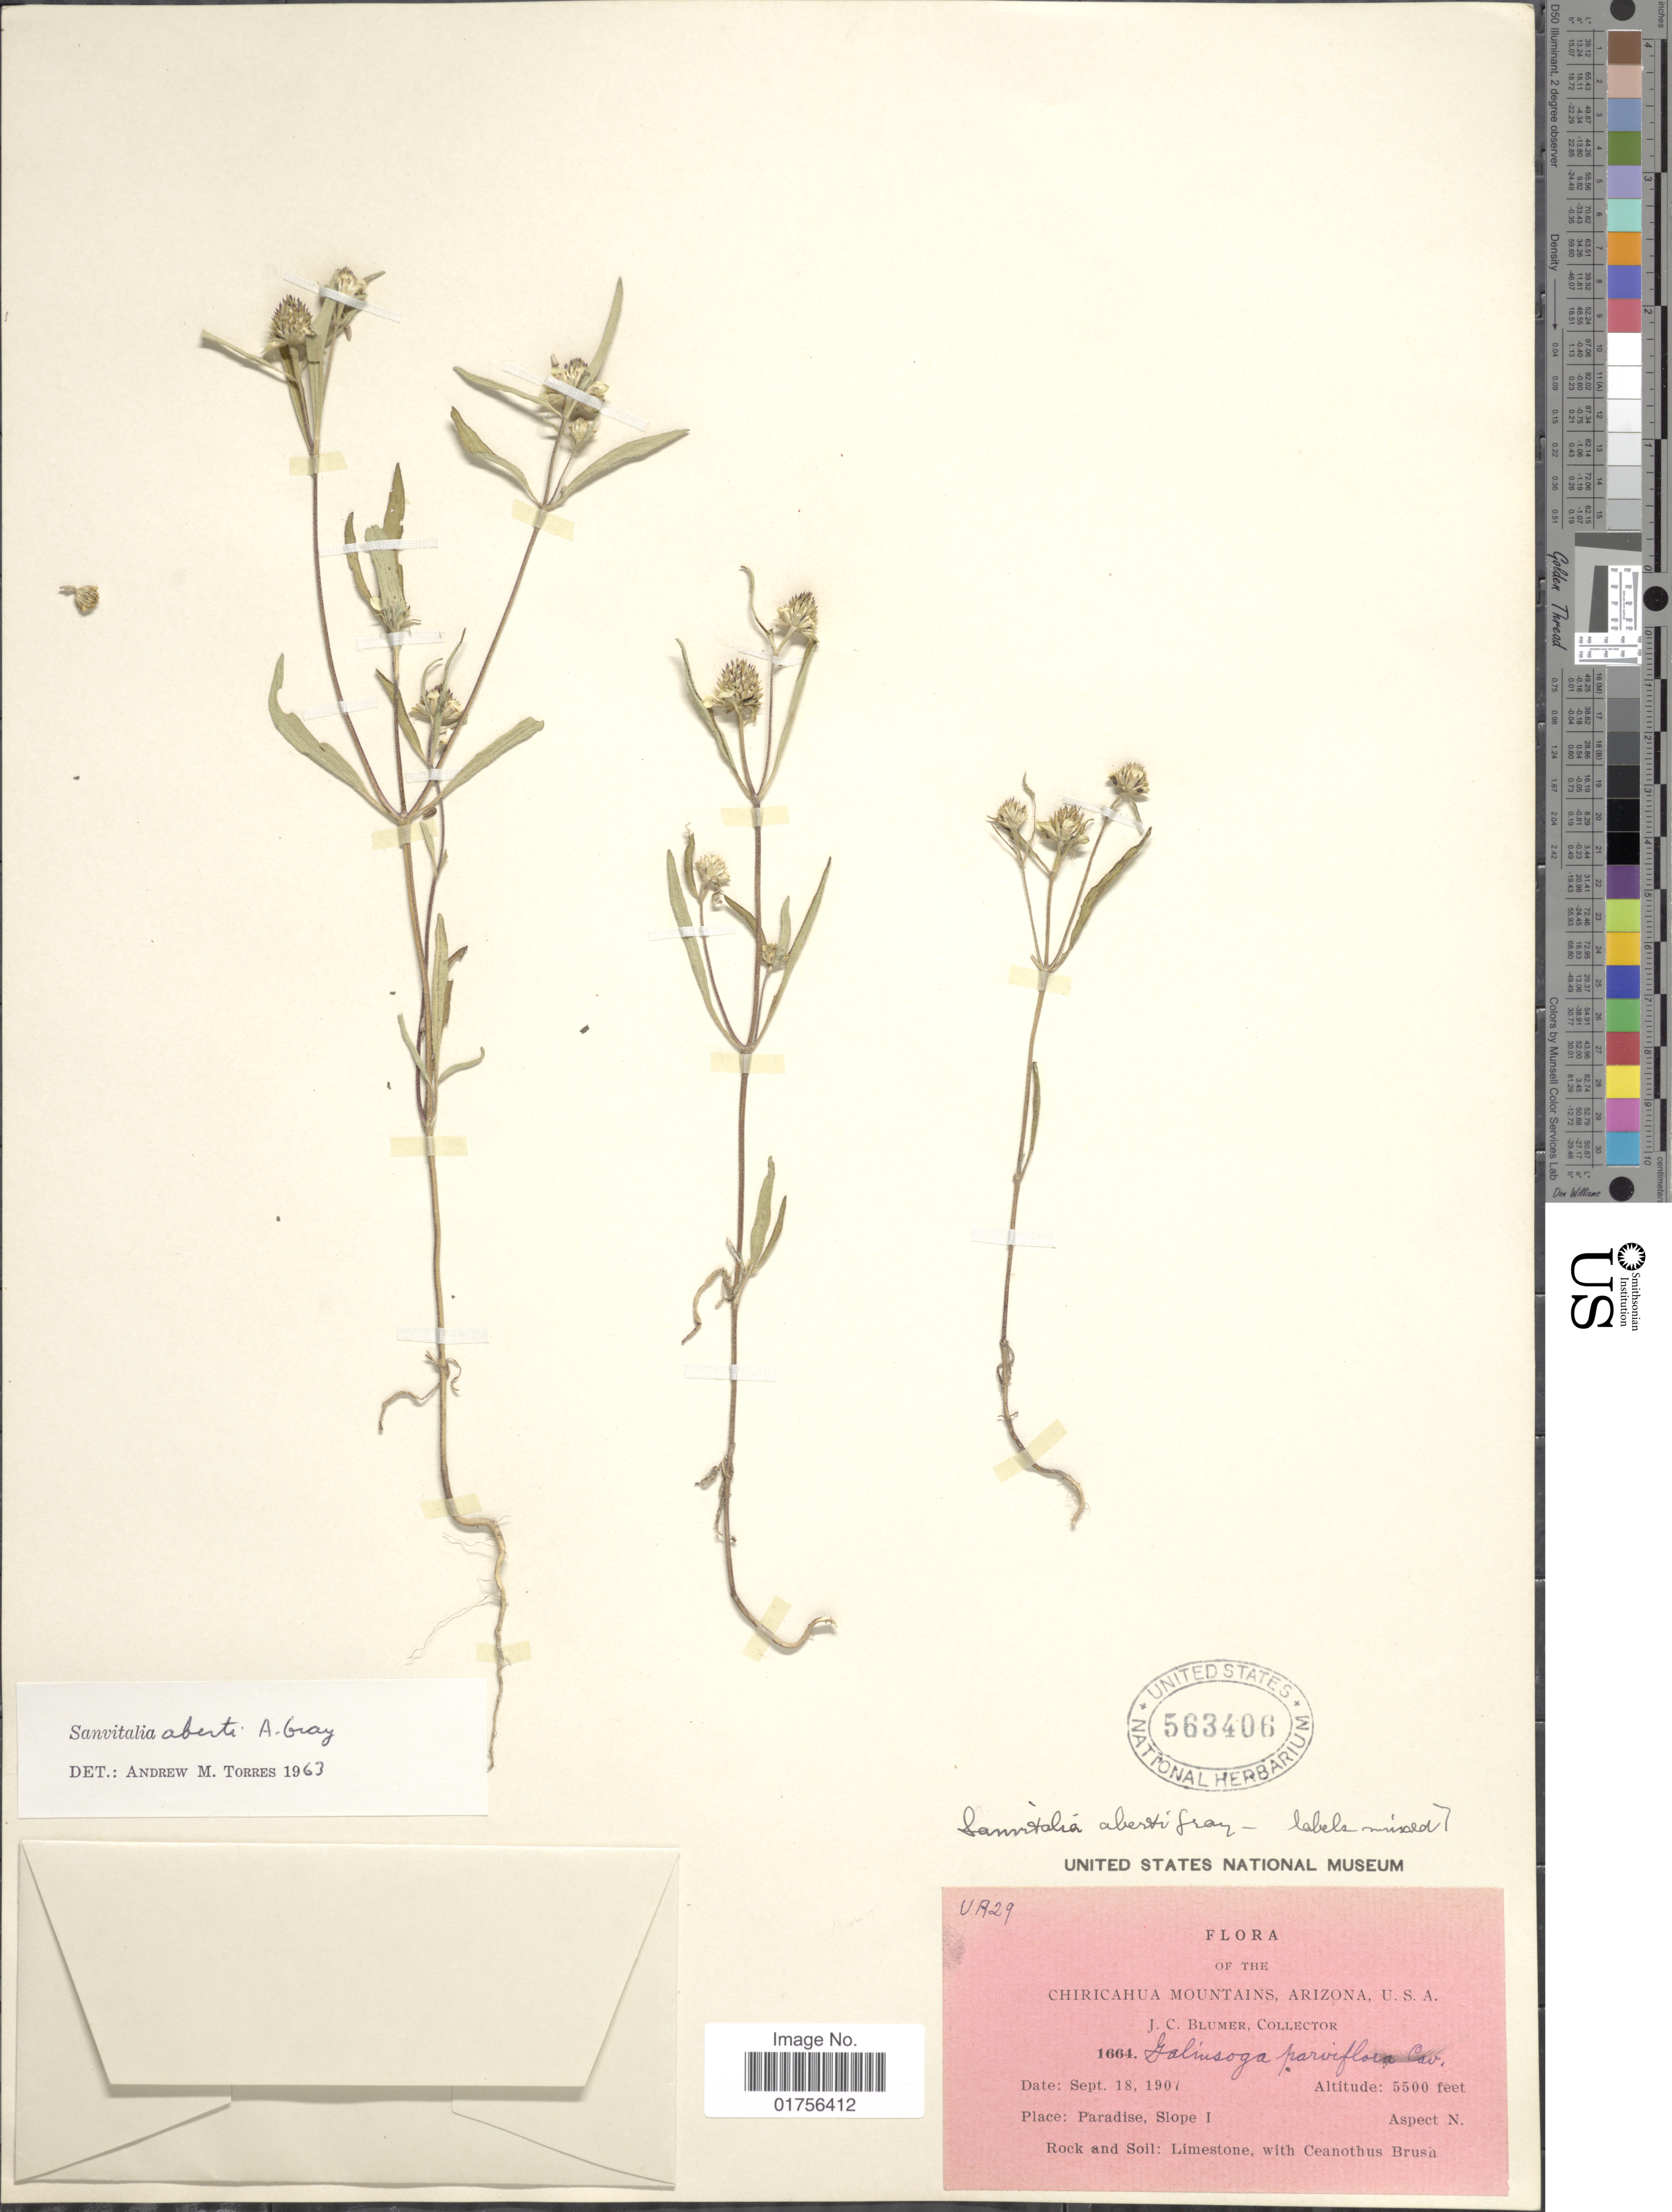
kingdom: Plantae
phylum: Tracheophyta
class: Magnoliopsida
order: Asterales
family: Asteraceae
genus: Sanvitalia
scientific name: Sanvitalia aberti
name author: A. Gray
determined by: Skibicki, Samuel V.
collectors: J. C. Blumer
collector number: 1664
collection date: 1907-09-18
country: United States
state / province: Arizona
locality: Chiricahua Mountains, Arizona, Paradise, Slope 1, Aspect N.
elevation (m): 1676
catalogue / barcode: US 563406